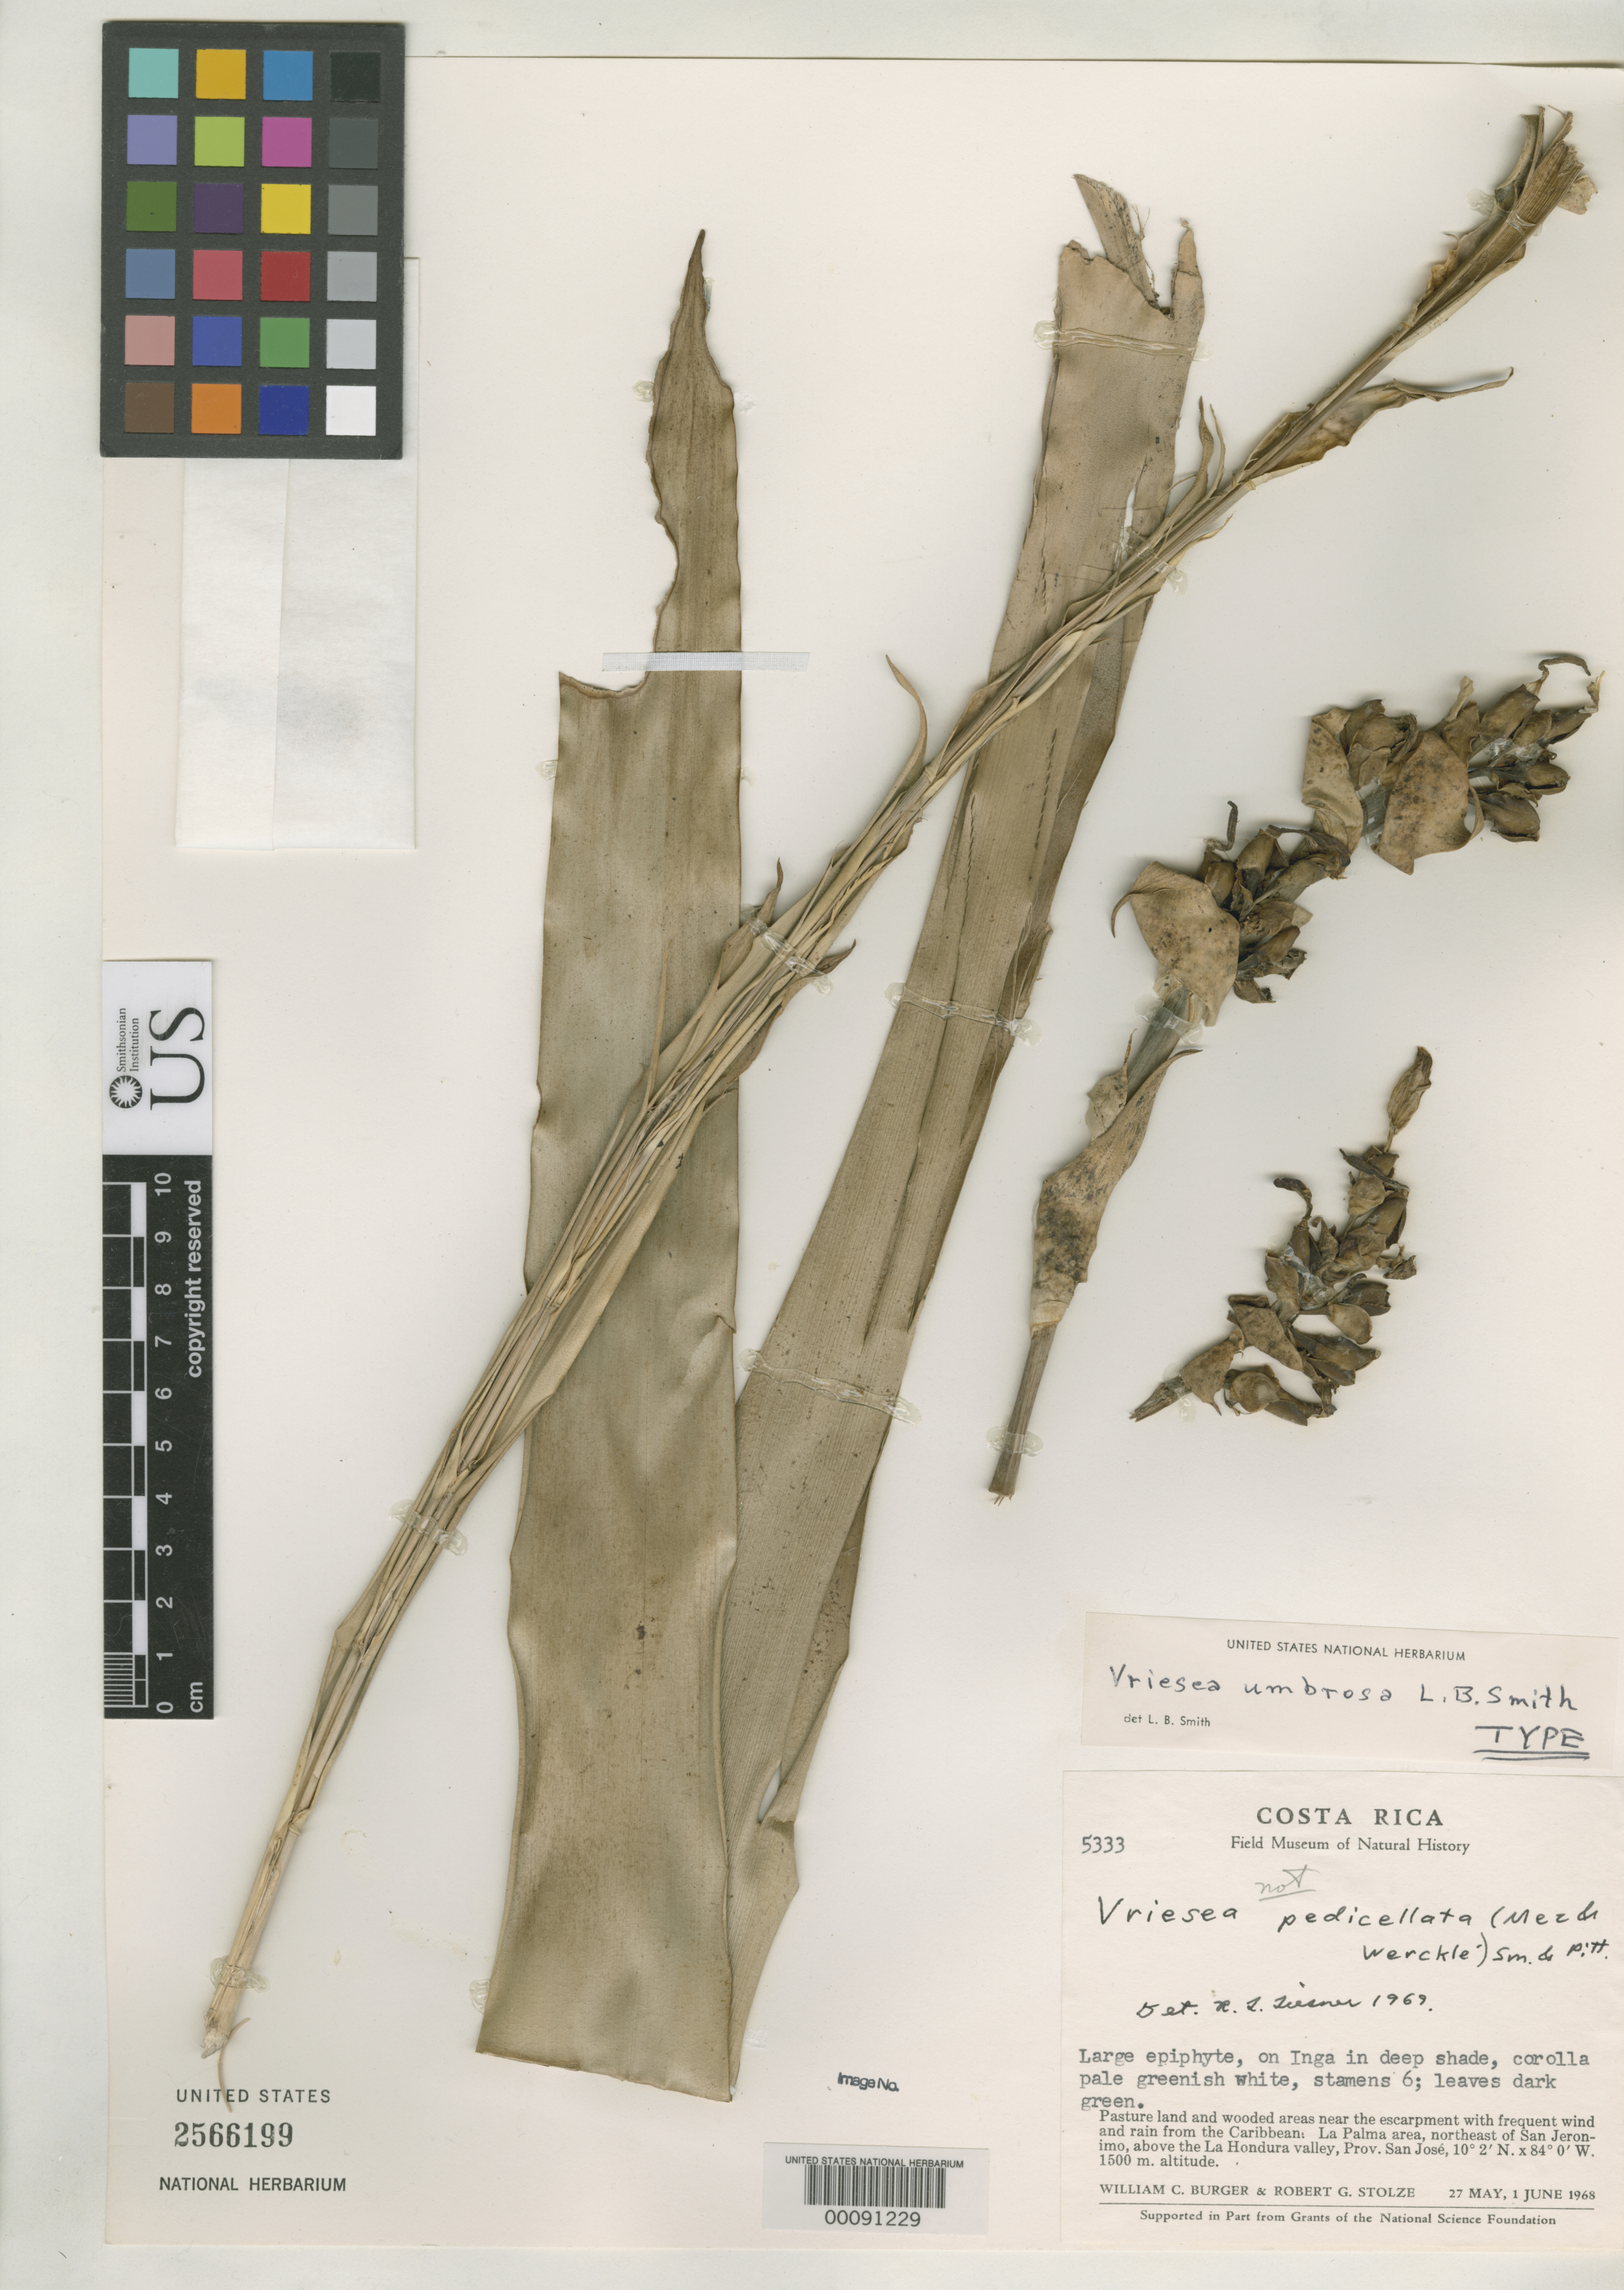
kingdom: Plantae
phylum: Tracheophyta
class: Liliopsida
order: Poales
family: Bromeliaceae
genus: Vriesea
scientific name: Vriesea umbrosa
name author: L.B. Sm.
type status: Holotype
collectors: W. Burger & R. G. Stolze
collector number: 5333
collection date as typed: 27 May 1968 to 01 Jun 1968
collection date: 1968-05-27/1968-06-01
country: Costa Rica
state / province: San José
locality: La Palma, NE of San Jeronimo above La Hondura Valley.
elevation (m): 1500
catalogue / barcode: US 2566199